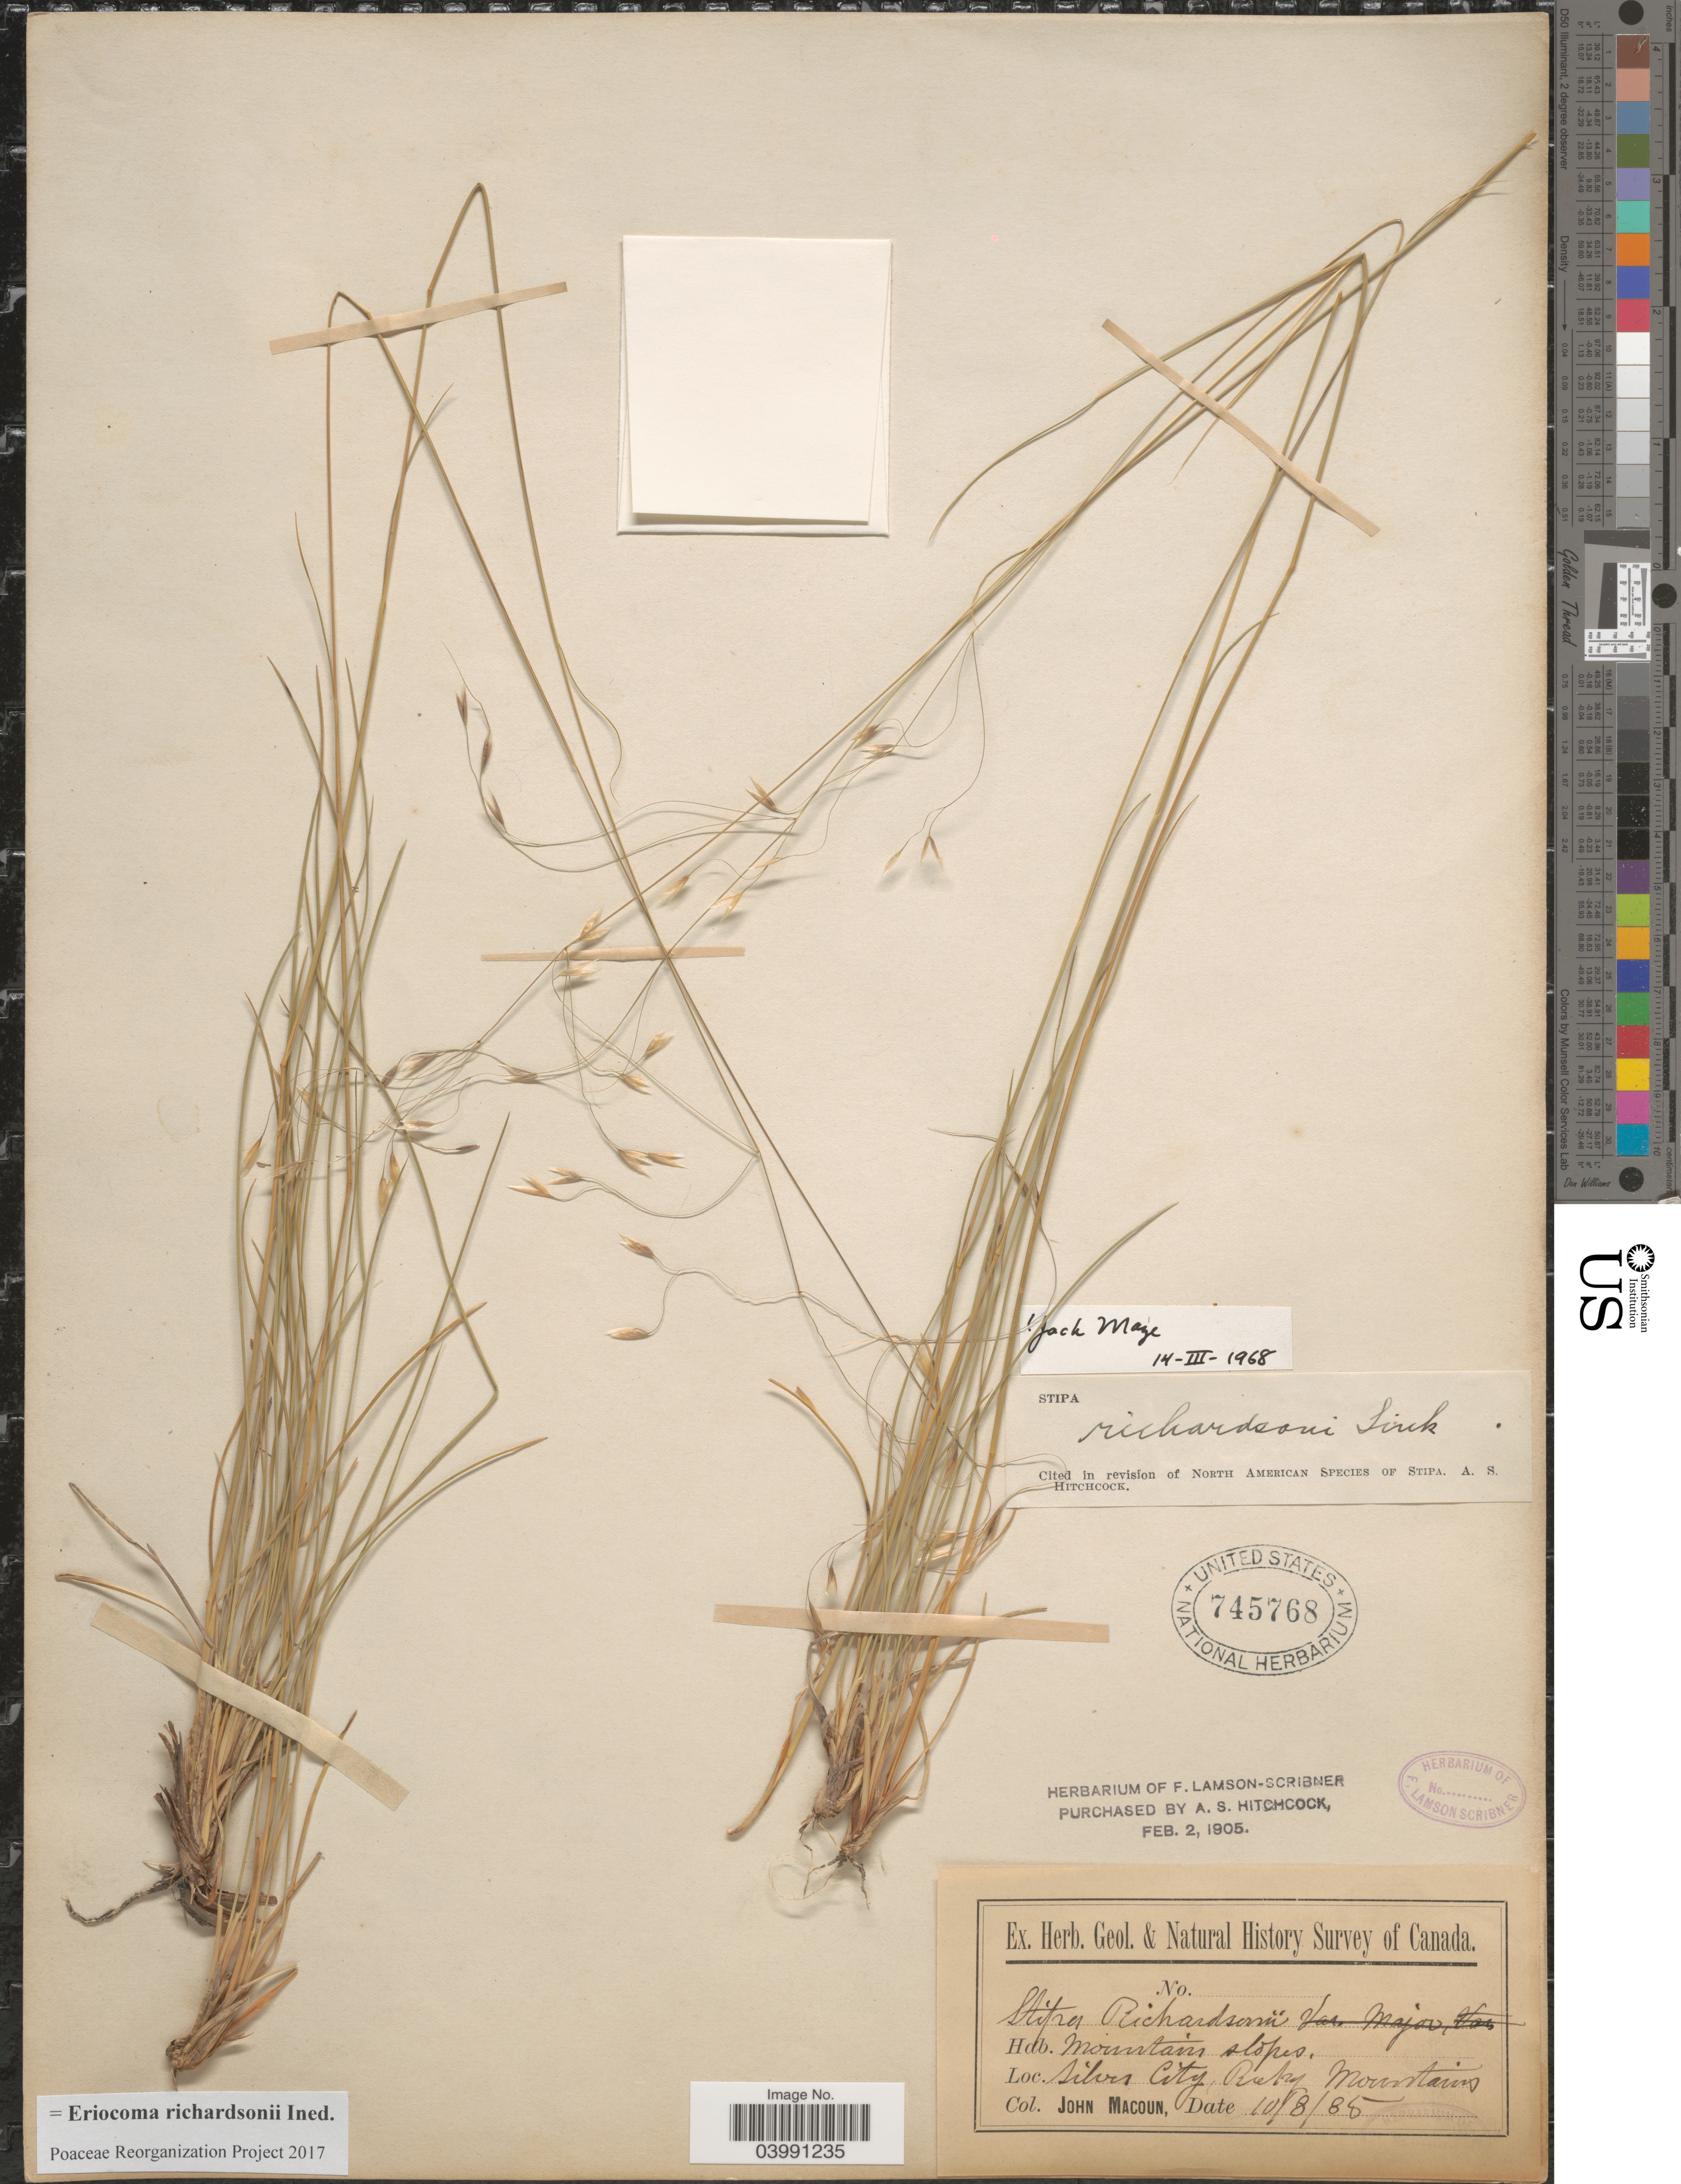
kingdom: Plantae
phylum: Tracheophyta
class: Liliopsida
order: Poales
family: Poaceae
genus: Eriocoma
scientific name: Eriocoma richardsonii ined.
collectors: J. Macoun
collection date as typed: Transcribed d/m/y: 8/10/85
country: Canada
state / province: Alberta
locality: Silver City, Rocky Mountains.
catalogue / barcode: US 745768